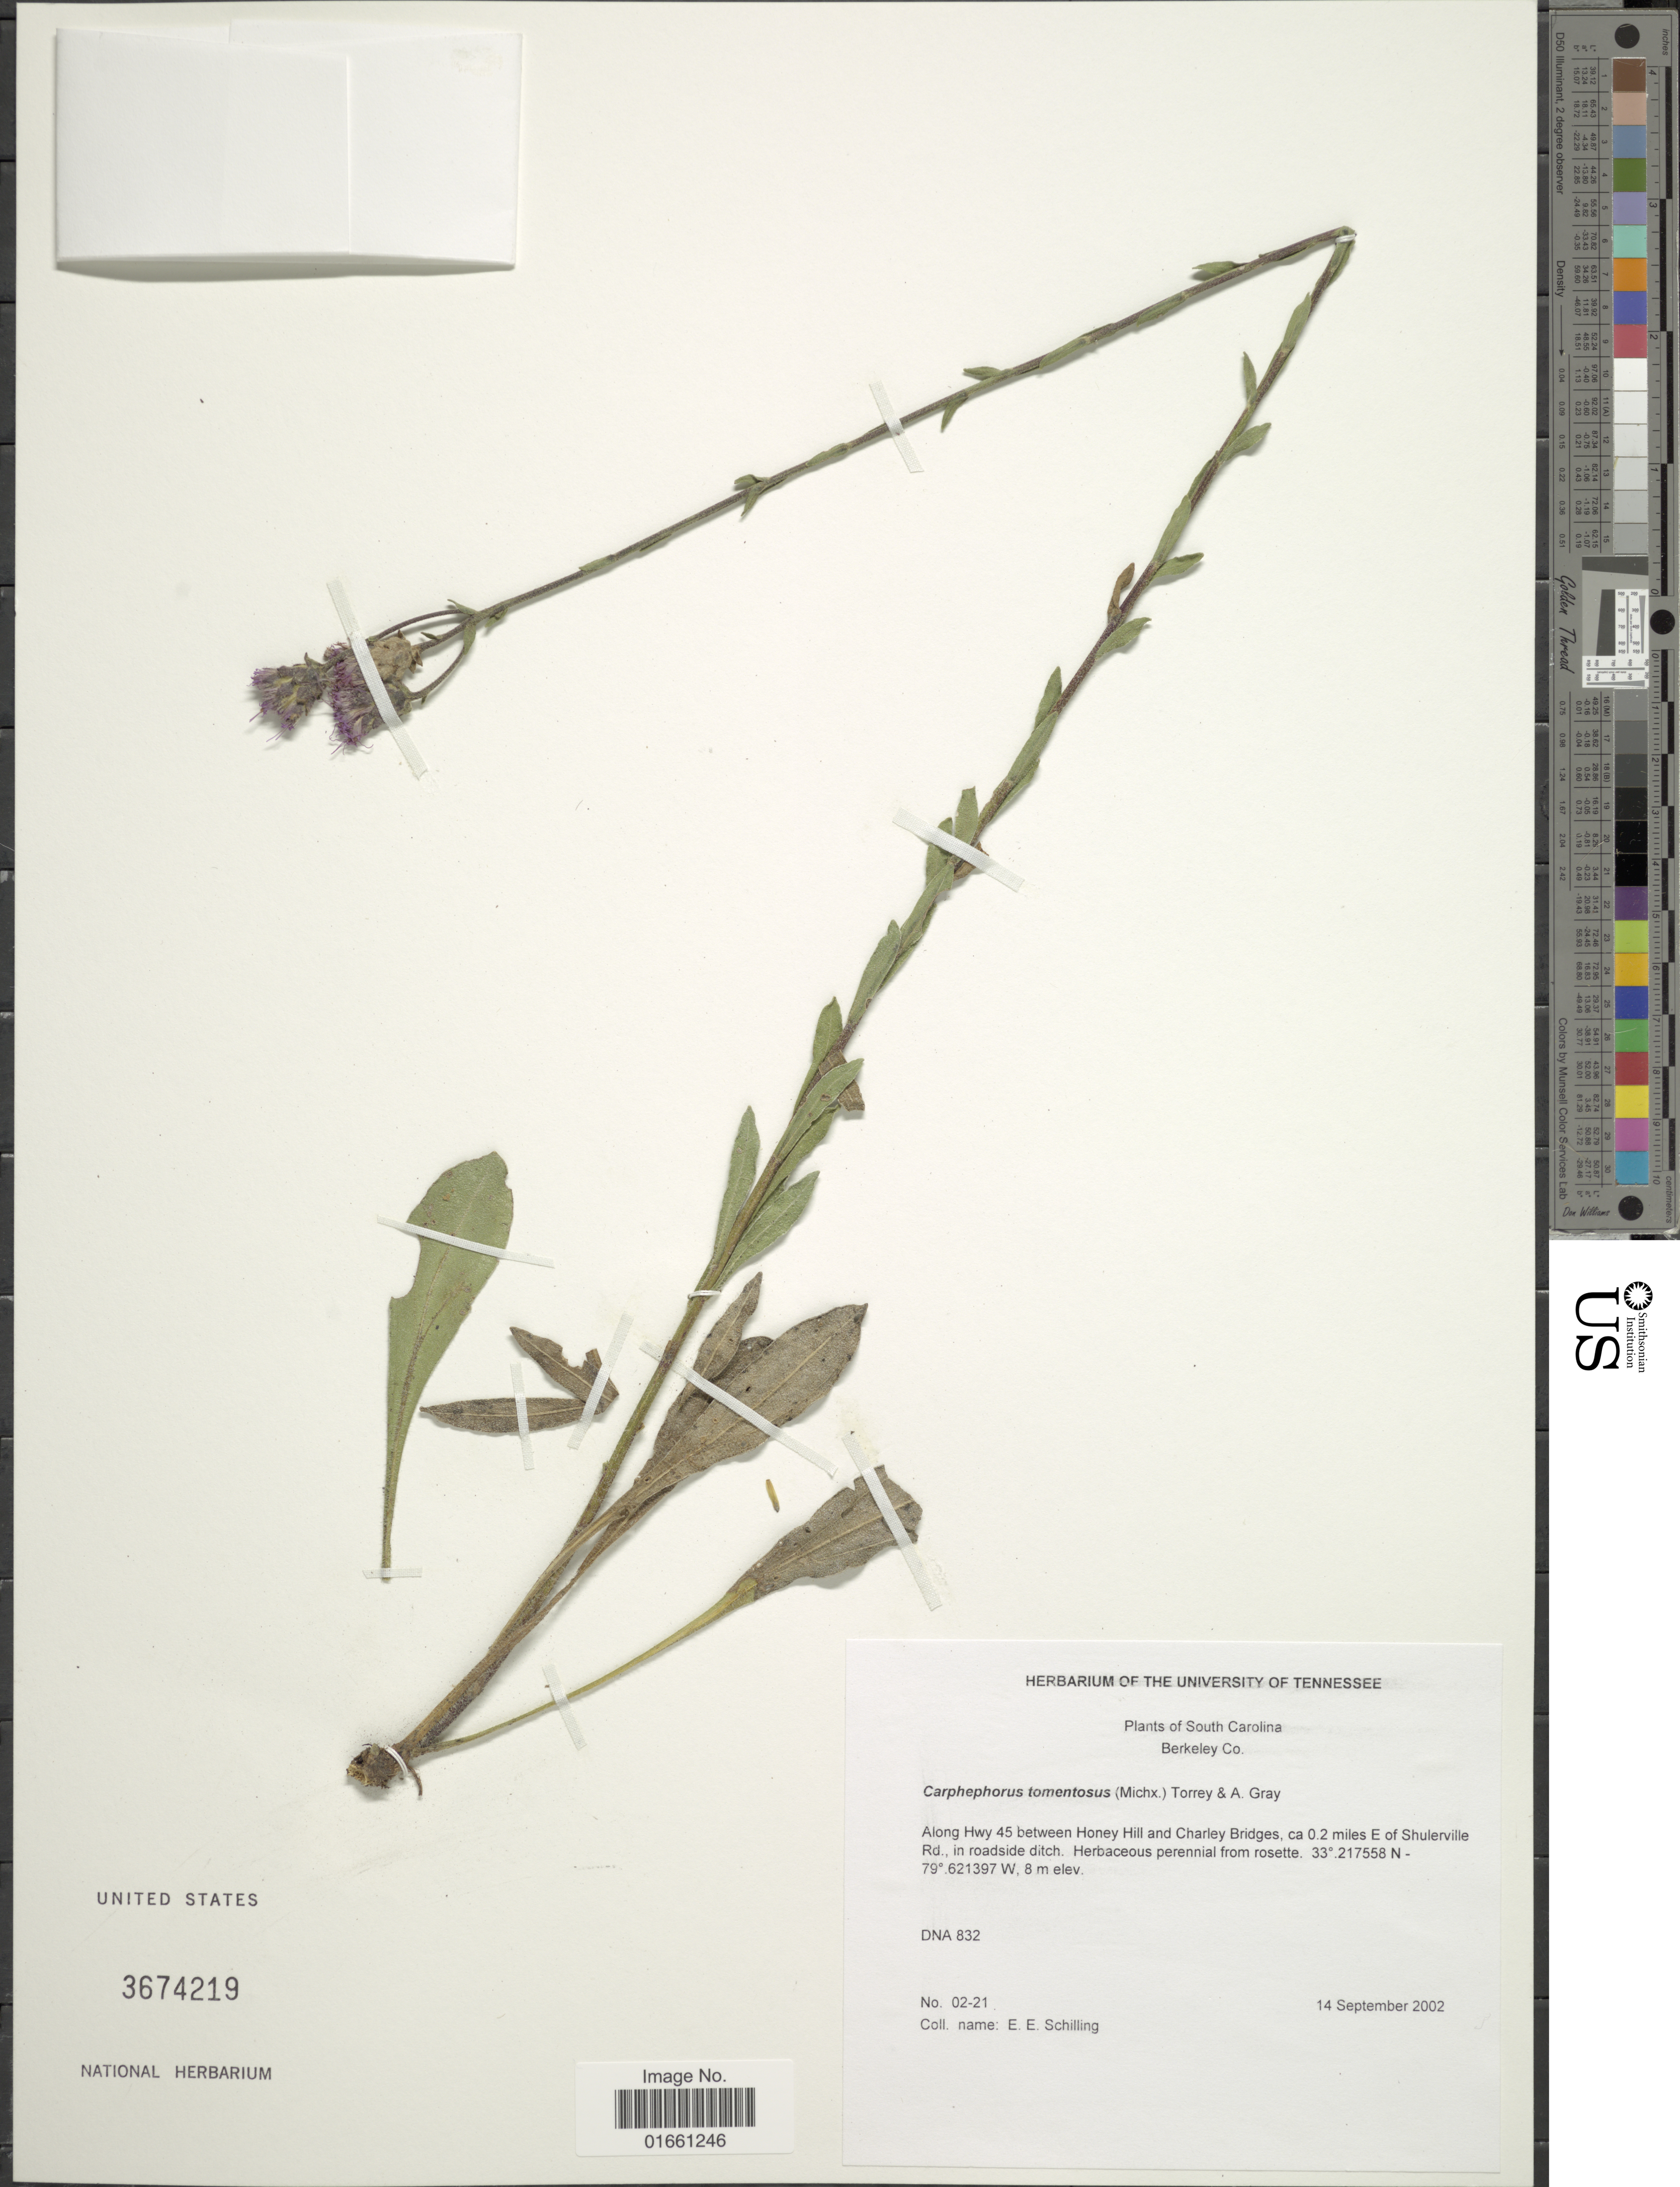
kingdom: Plantae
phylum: Tracheophyta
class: Magnoliopsida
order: Asterales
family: Asteraceae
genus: Carphephorus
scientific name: Carphephorus tomentosus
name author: (Michaux) Torr. & A. Gray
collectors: E. E. Schilling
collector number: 02 - 21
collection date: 2002-09-14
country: United States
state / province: South Carolina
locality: Berkeley Co. Along HWy 45 between Honey Hill and Charley Bridges, ca 0.2 miles E of Shulerville Rd. in roadside ditch.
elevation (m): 8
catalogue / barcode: US 3674219